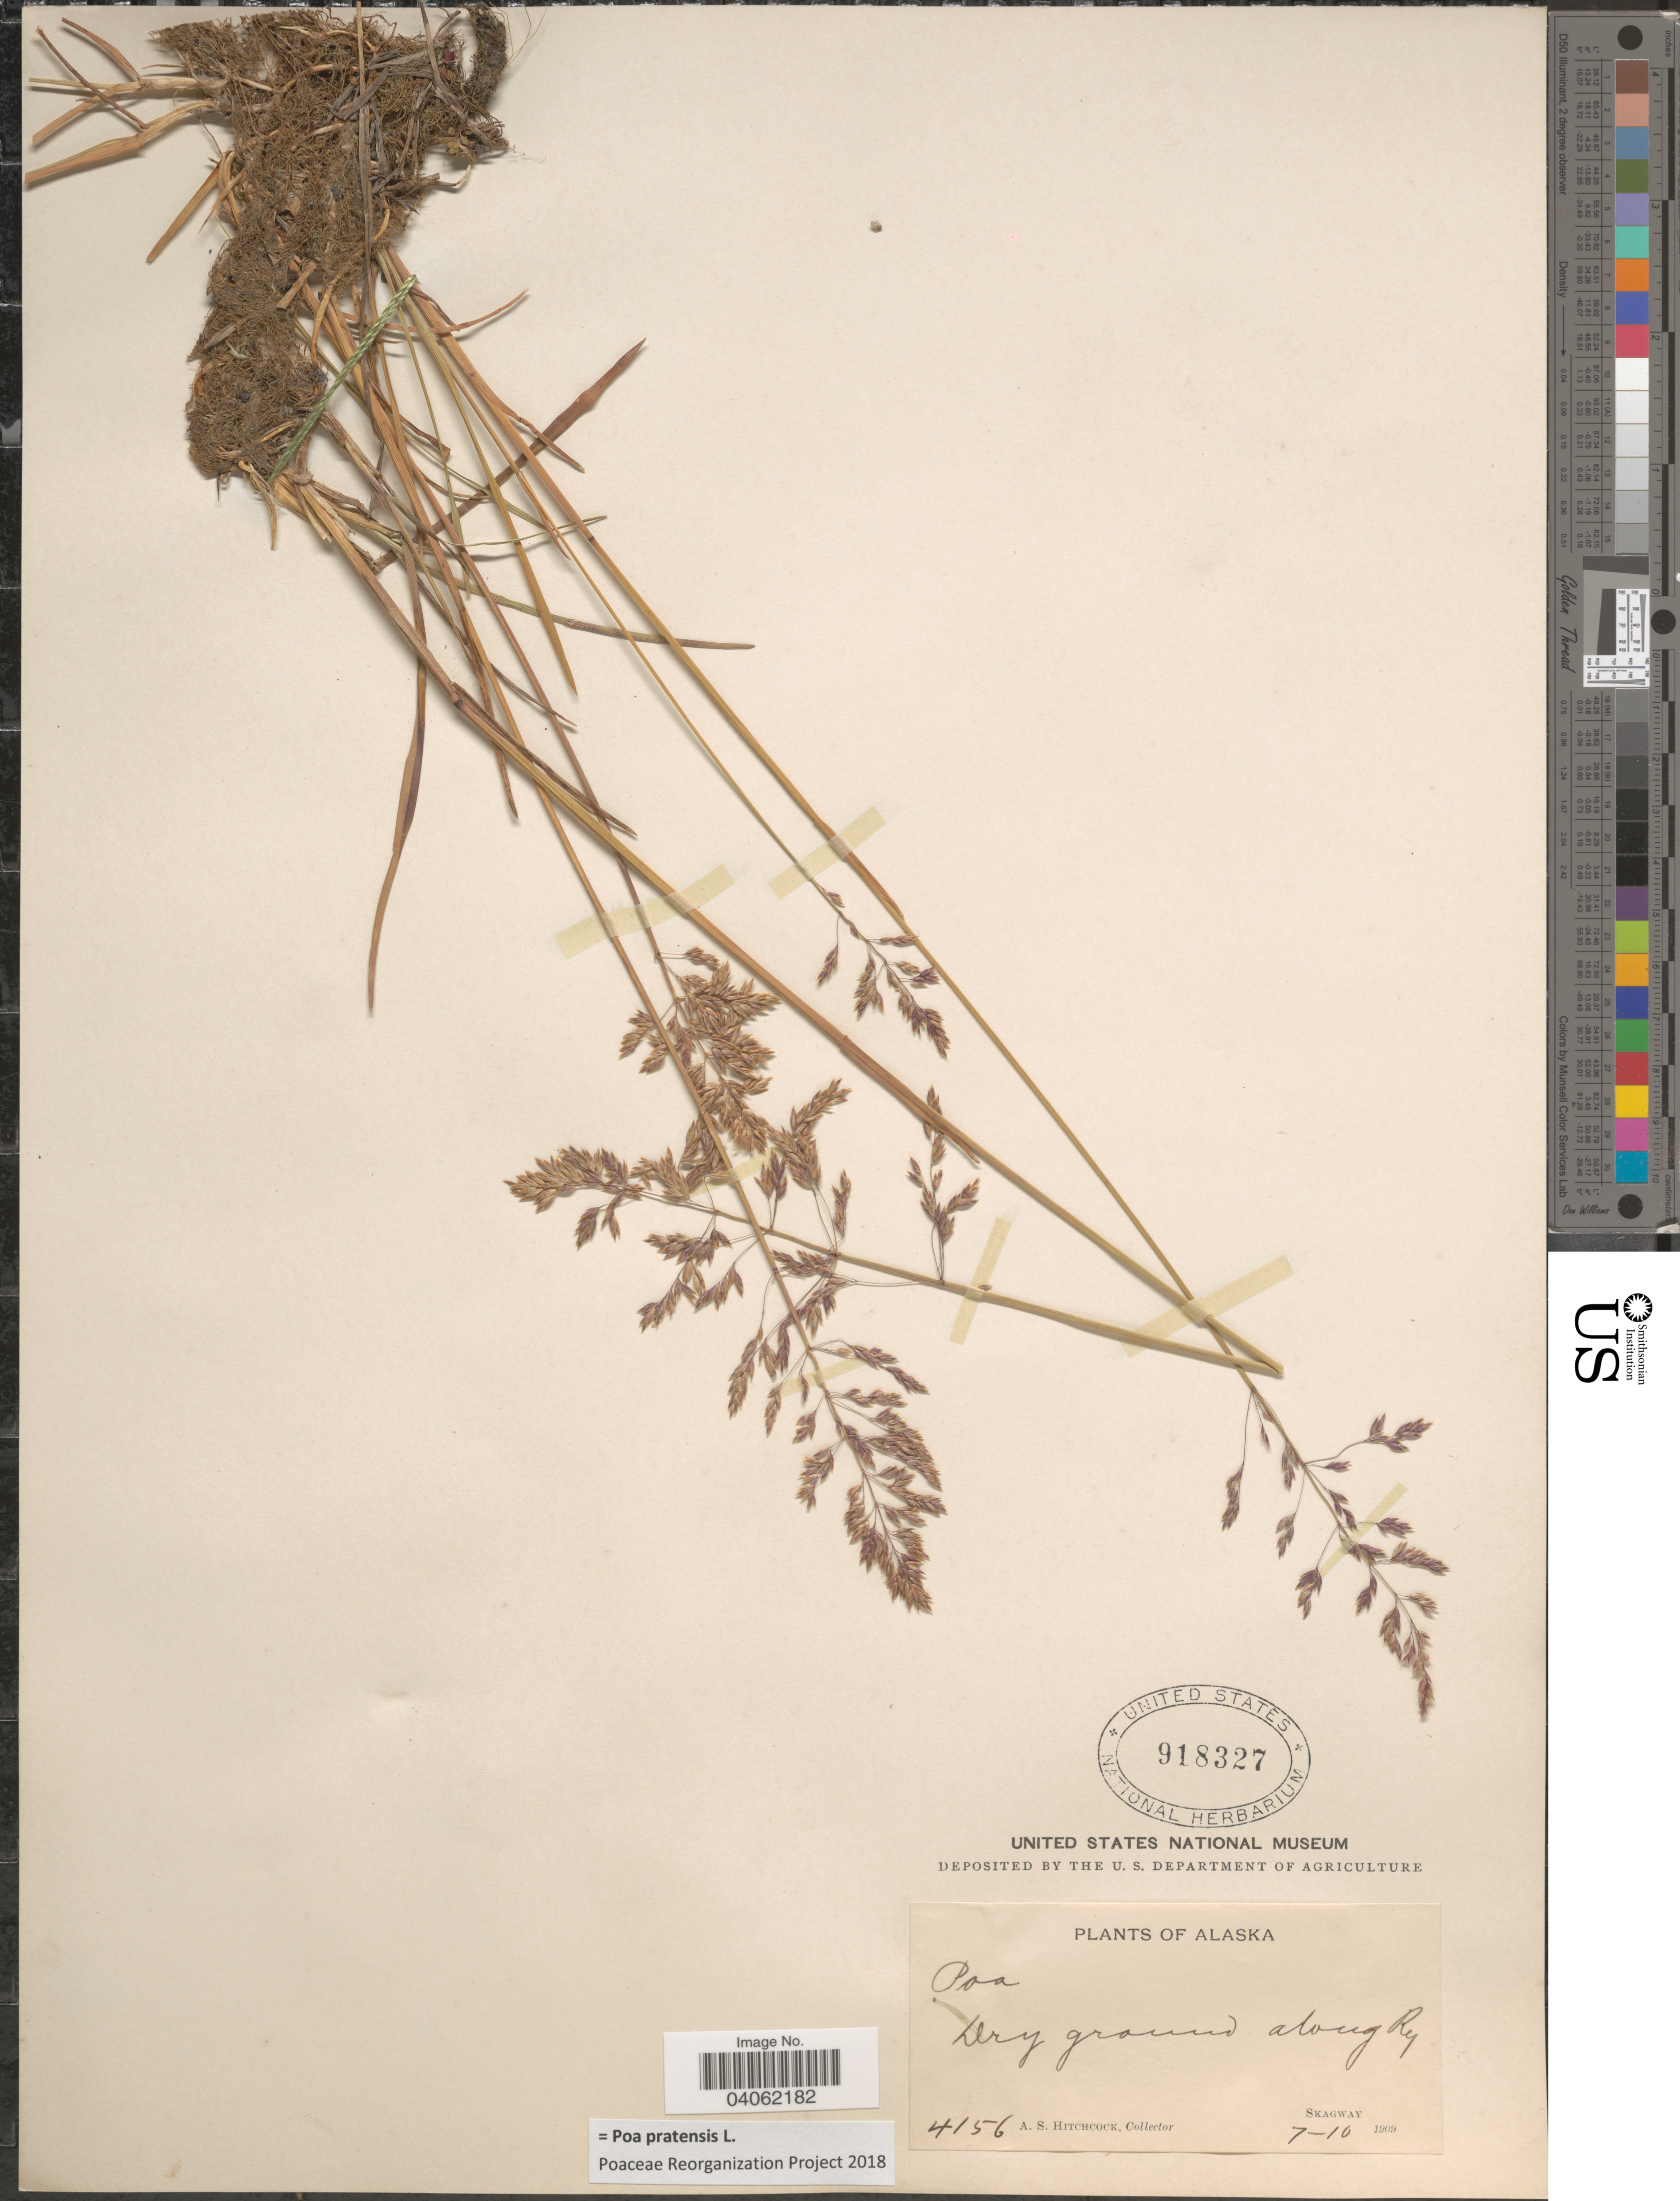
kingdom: Plantae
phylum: Tracheophyta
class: Liliopsida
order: Poales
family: Poaceae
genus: Poa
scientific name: Poa pratensis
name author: L.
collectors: A. S. Hitchcock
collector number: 4156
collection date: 1909-07-10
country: United States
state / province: Alaska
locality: Along Ry. Skagway.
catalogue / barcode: US 918327